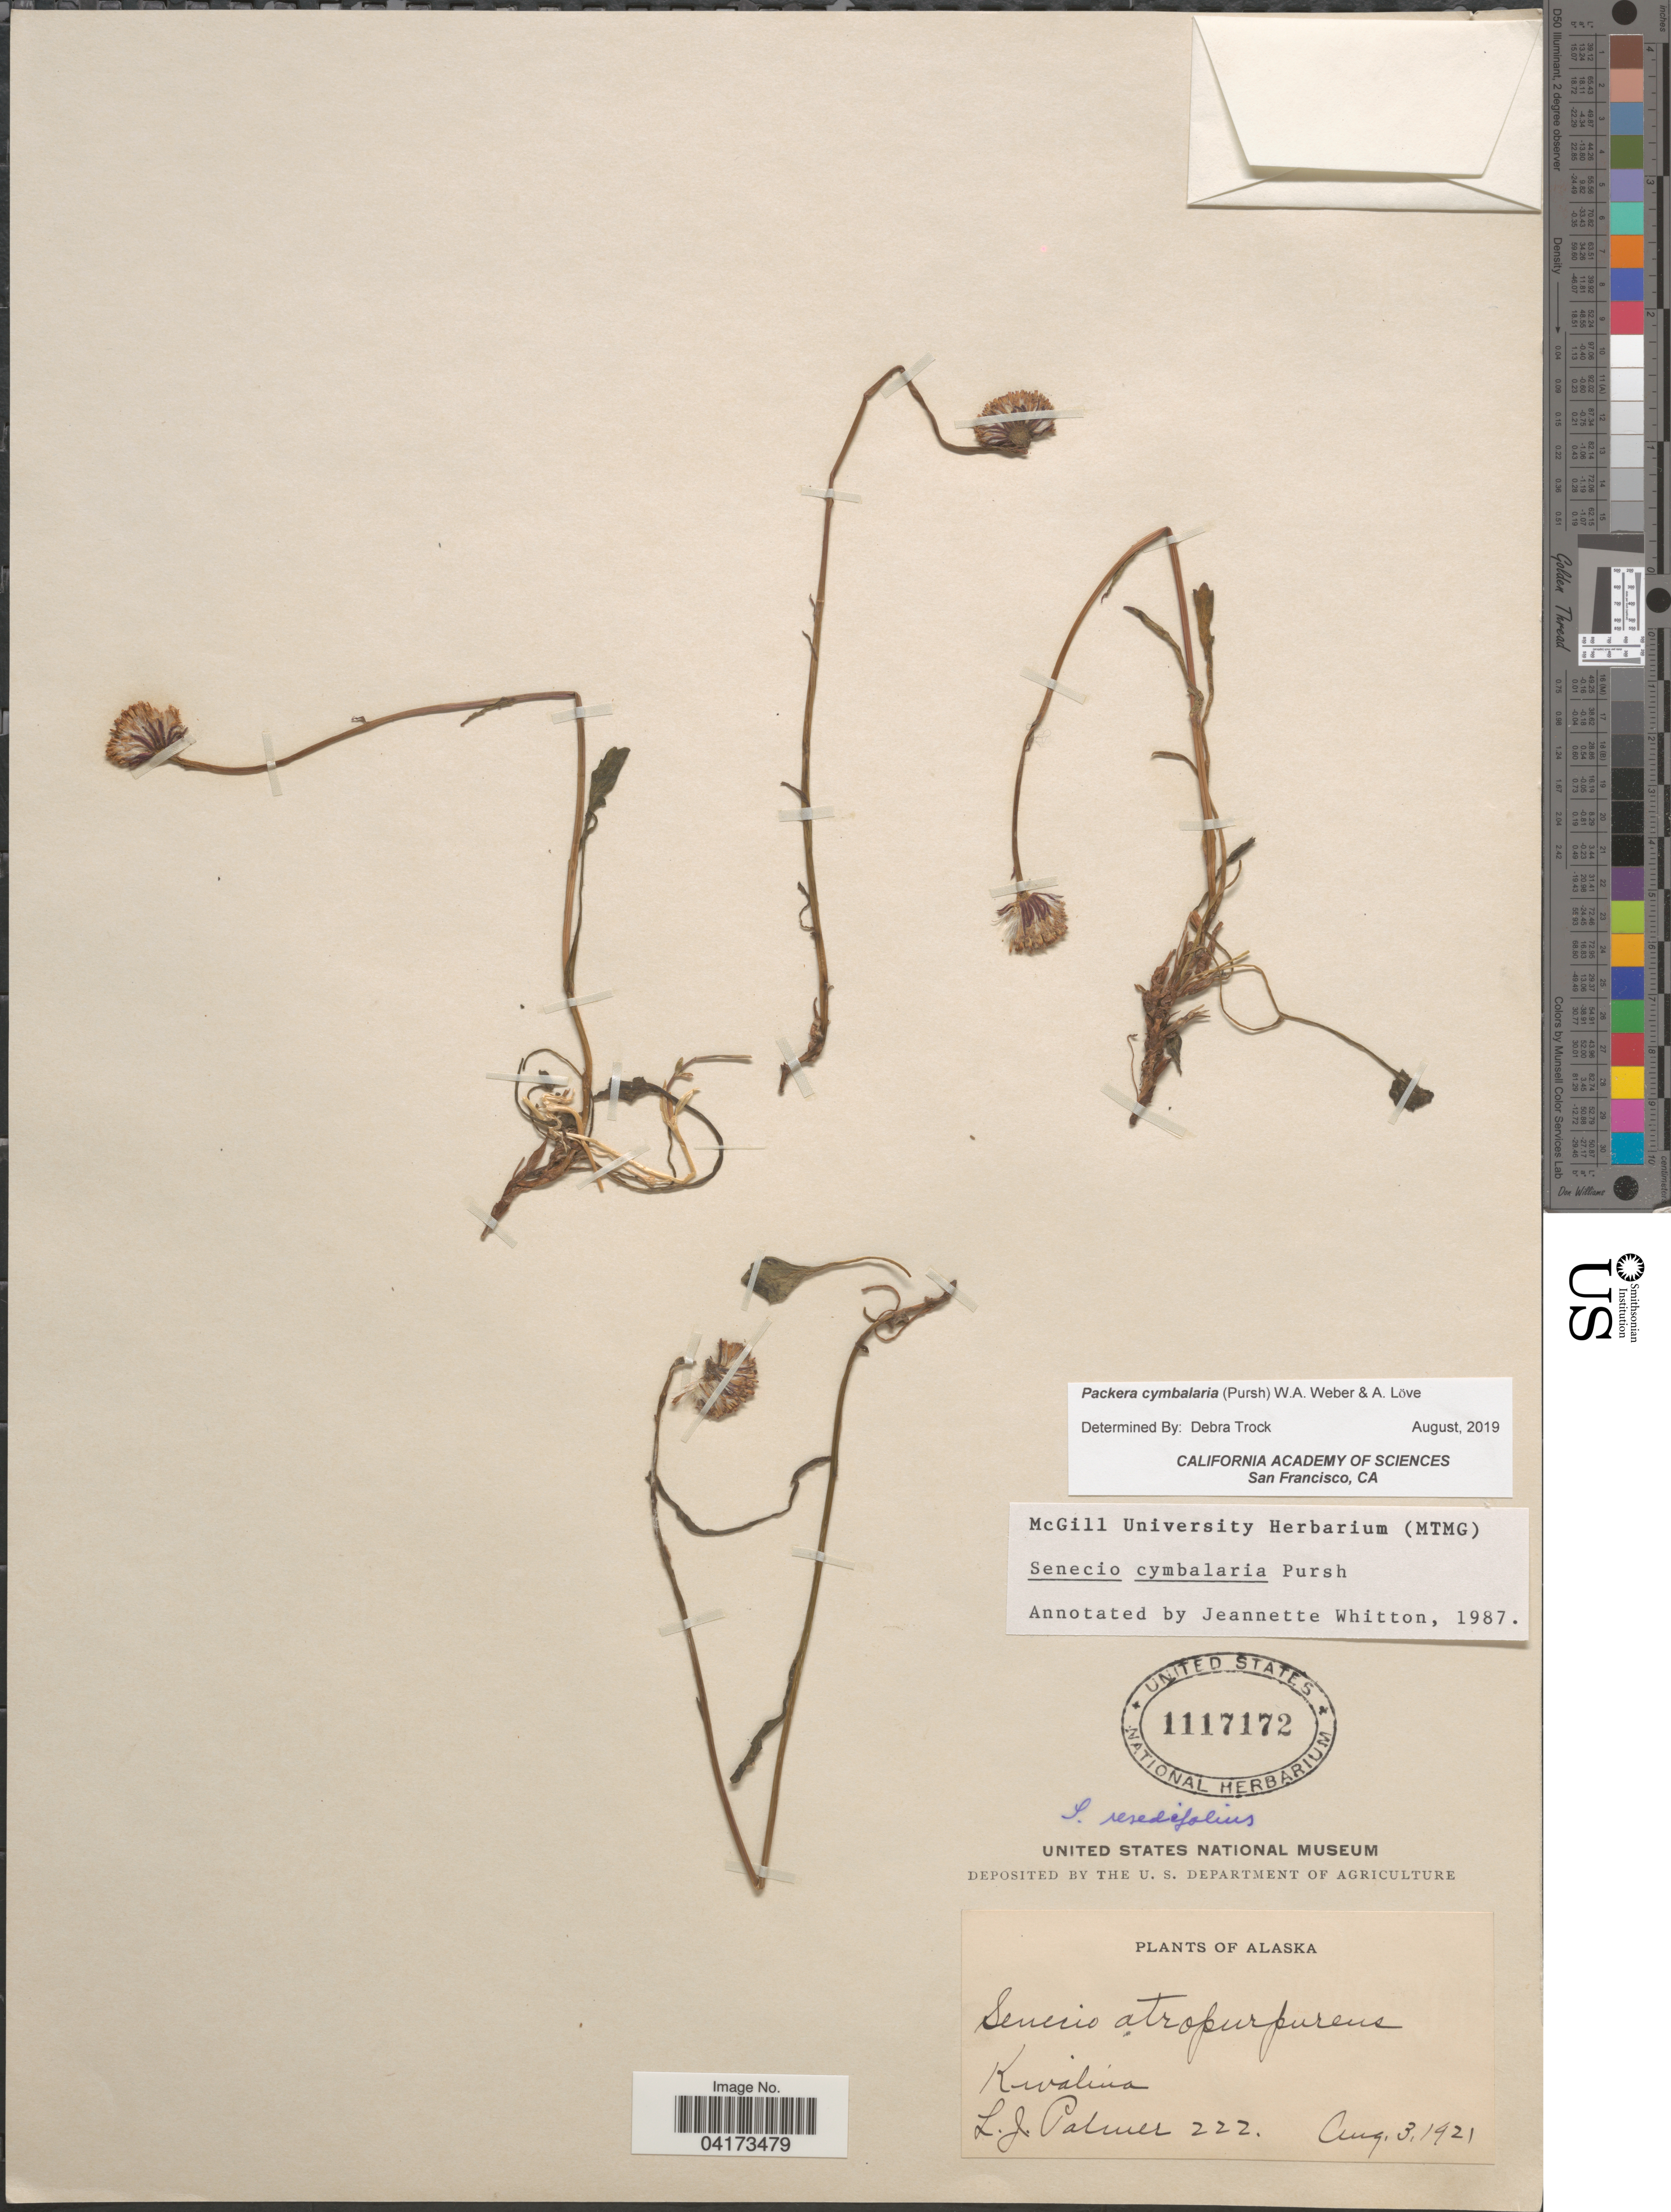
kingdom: Plantae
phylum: Tracheophyta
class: Magnoliopsida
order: Asterales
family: Asteraceae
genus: Packera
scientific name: Packera cymbalaria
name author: (Pursh) W.A. Weber & Á. Löve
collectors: L. J. Palmer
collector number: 222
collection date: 1921-08-03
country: United States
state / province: Alaska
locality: Kivalina.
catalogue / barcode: US 1117172